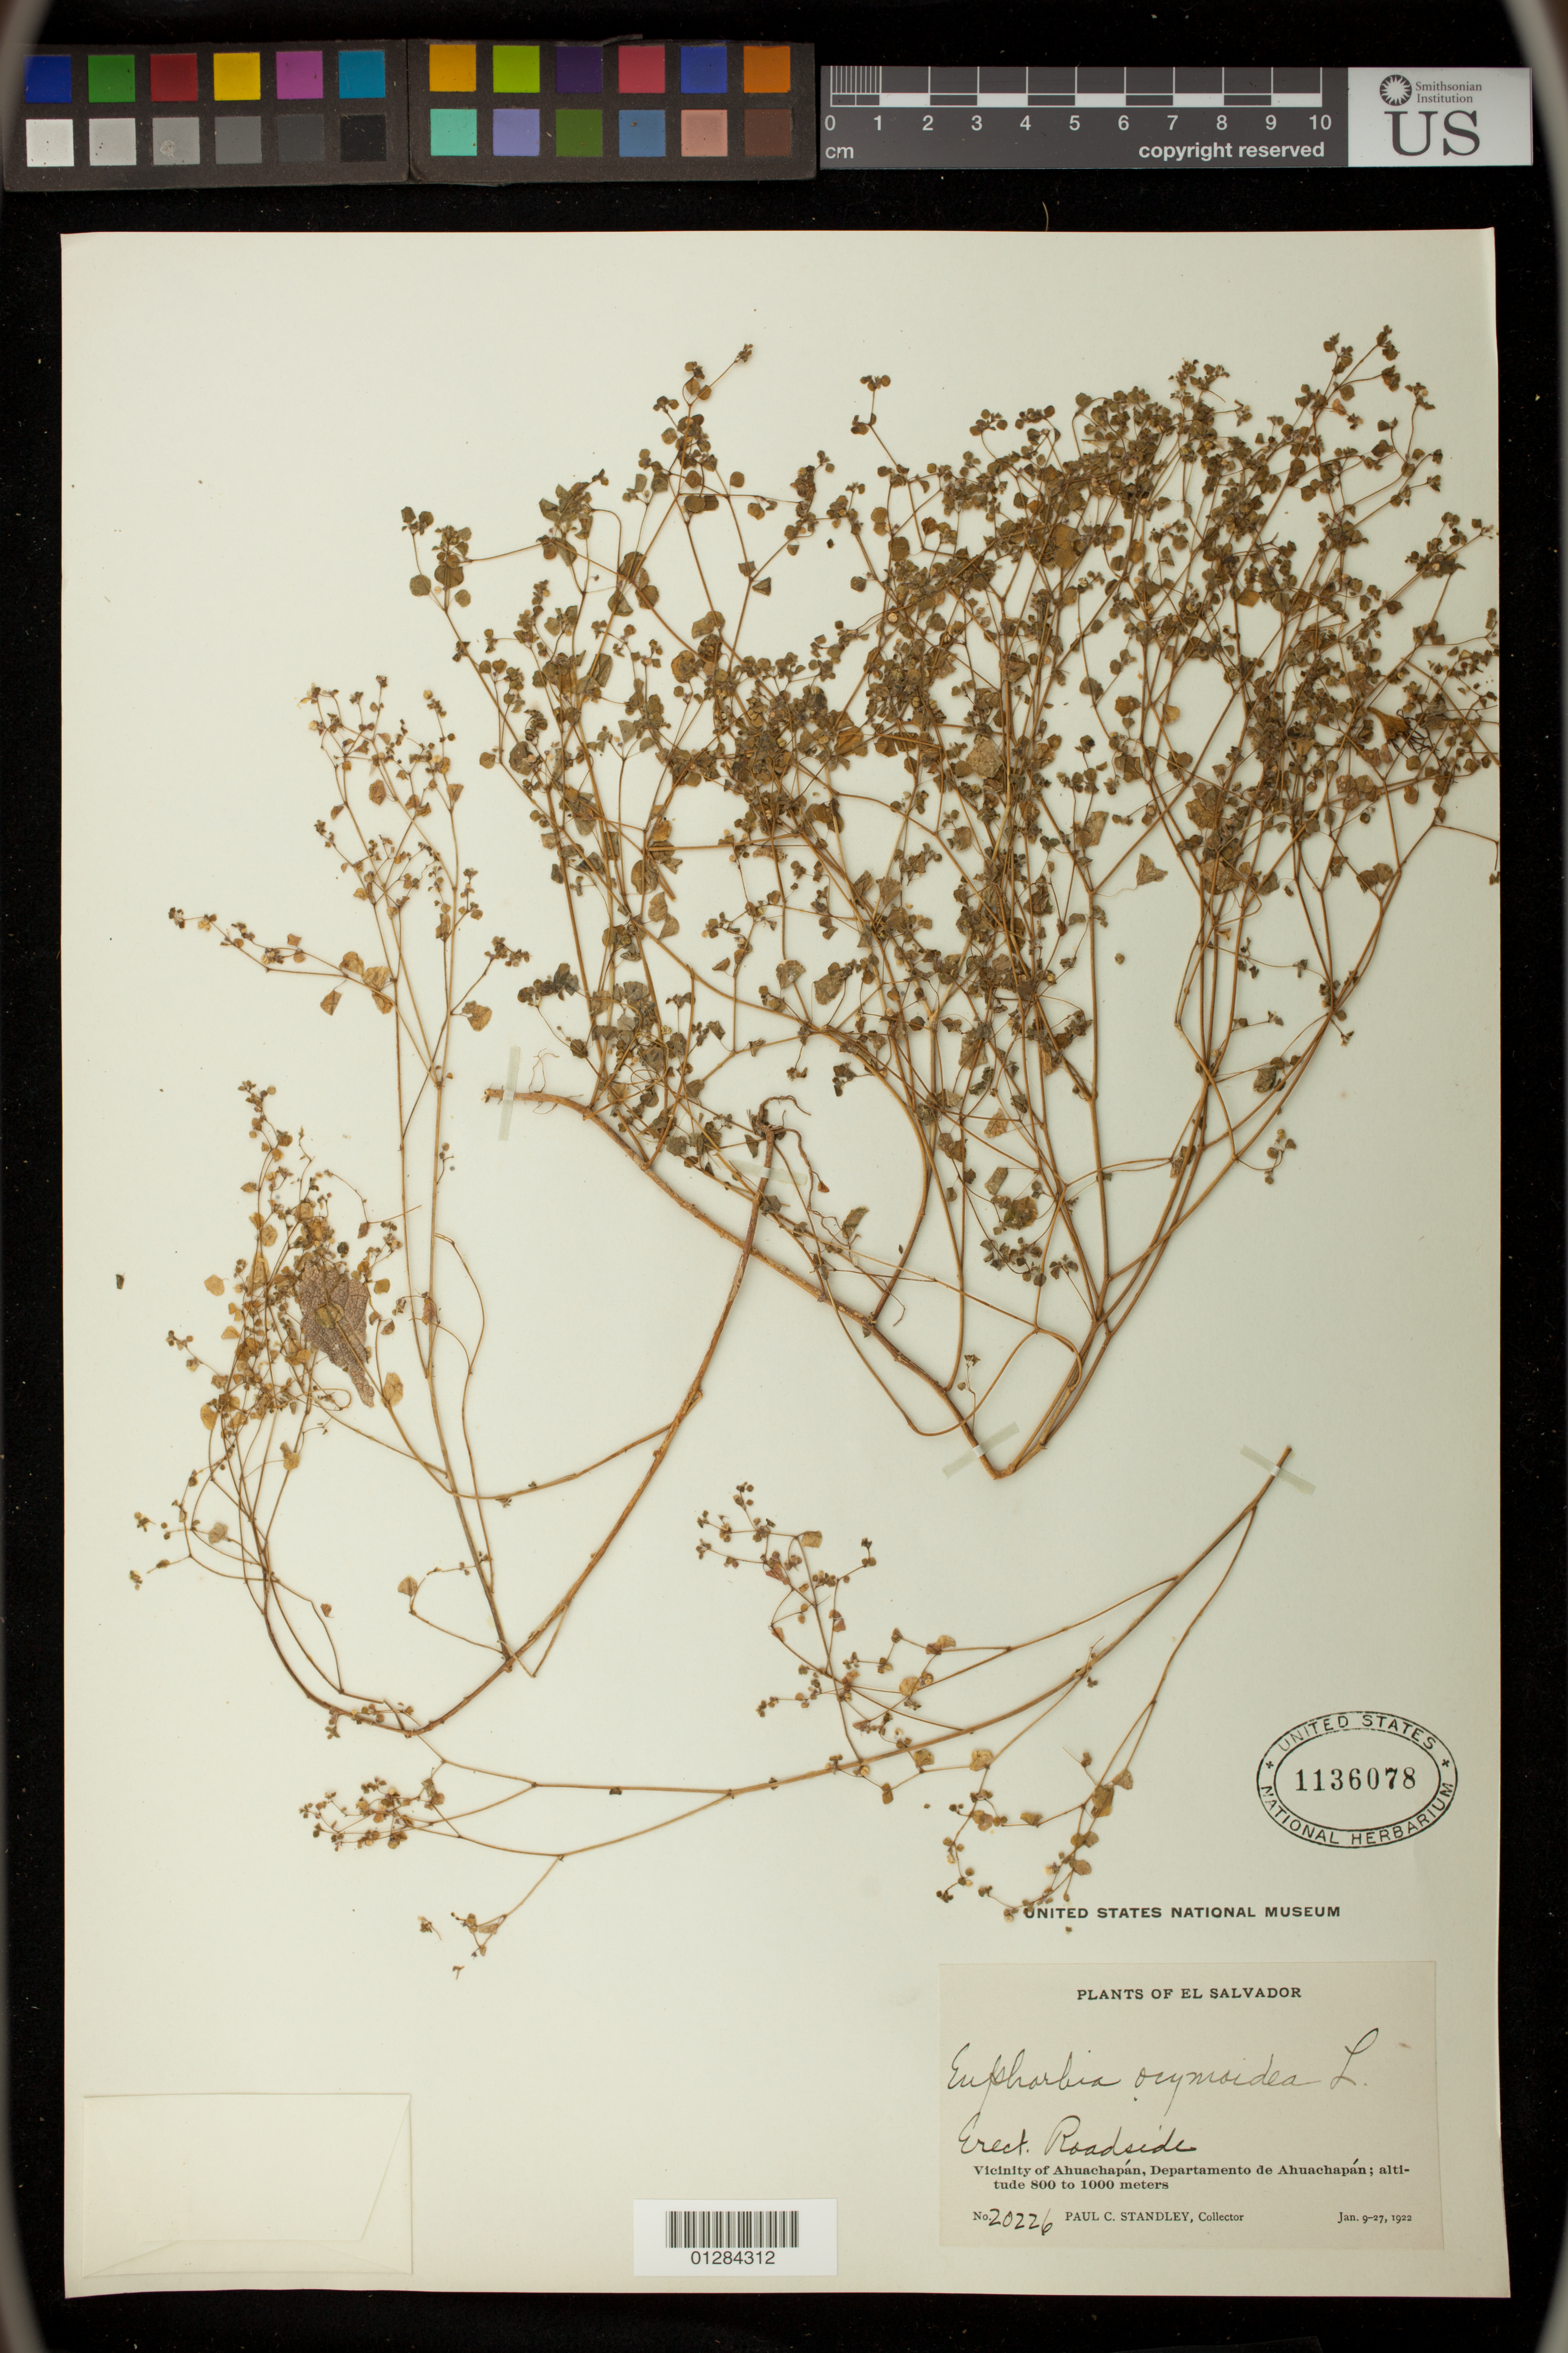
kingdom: Plantae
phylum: Tracheophyta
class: Magnoliopsida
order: Malpighiales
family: Euphorbiaceae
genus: Euphorbia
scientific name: Euphorbia ocymoidea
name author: L.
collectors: P. C. Standley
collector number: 20226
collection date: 1922-01-09/1922-01-27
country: El Salvador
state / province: Ahuachapán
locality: Vicinity of Ahuachapan.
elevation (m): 800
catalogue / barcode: US 1136078